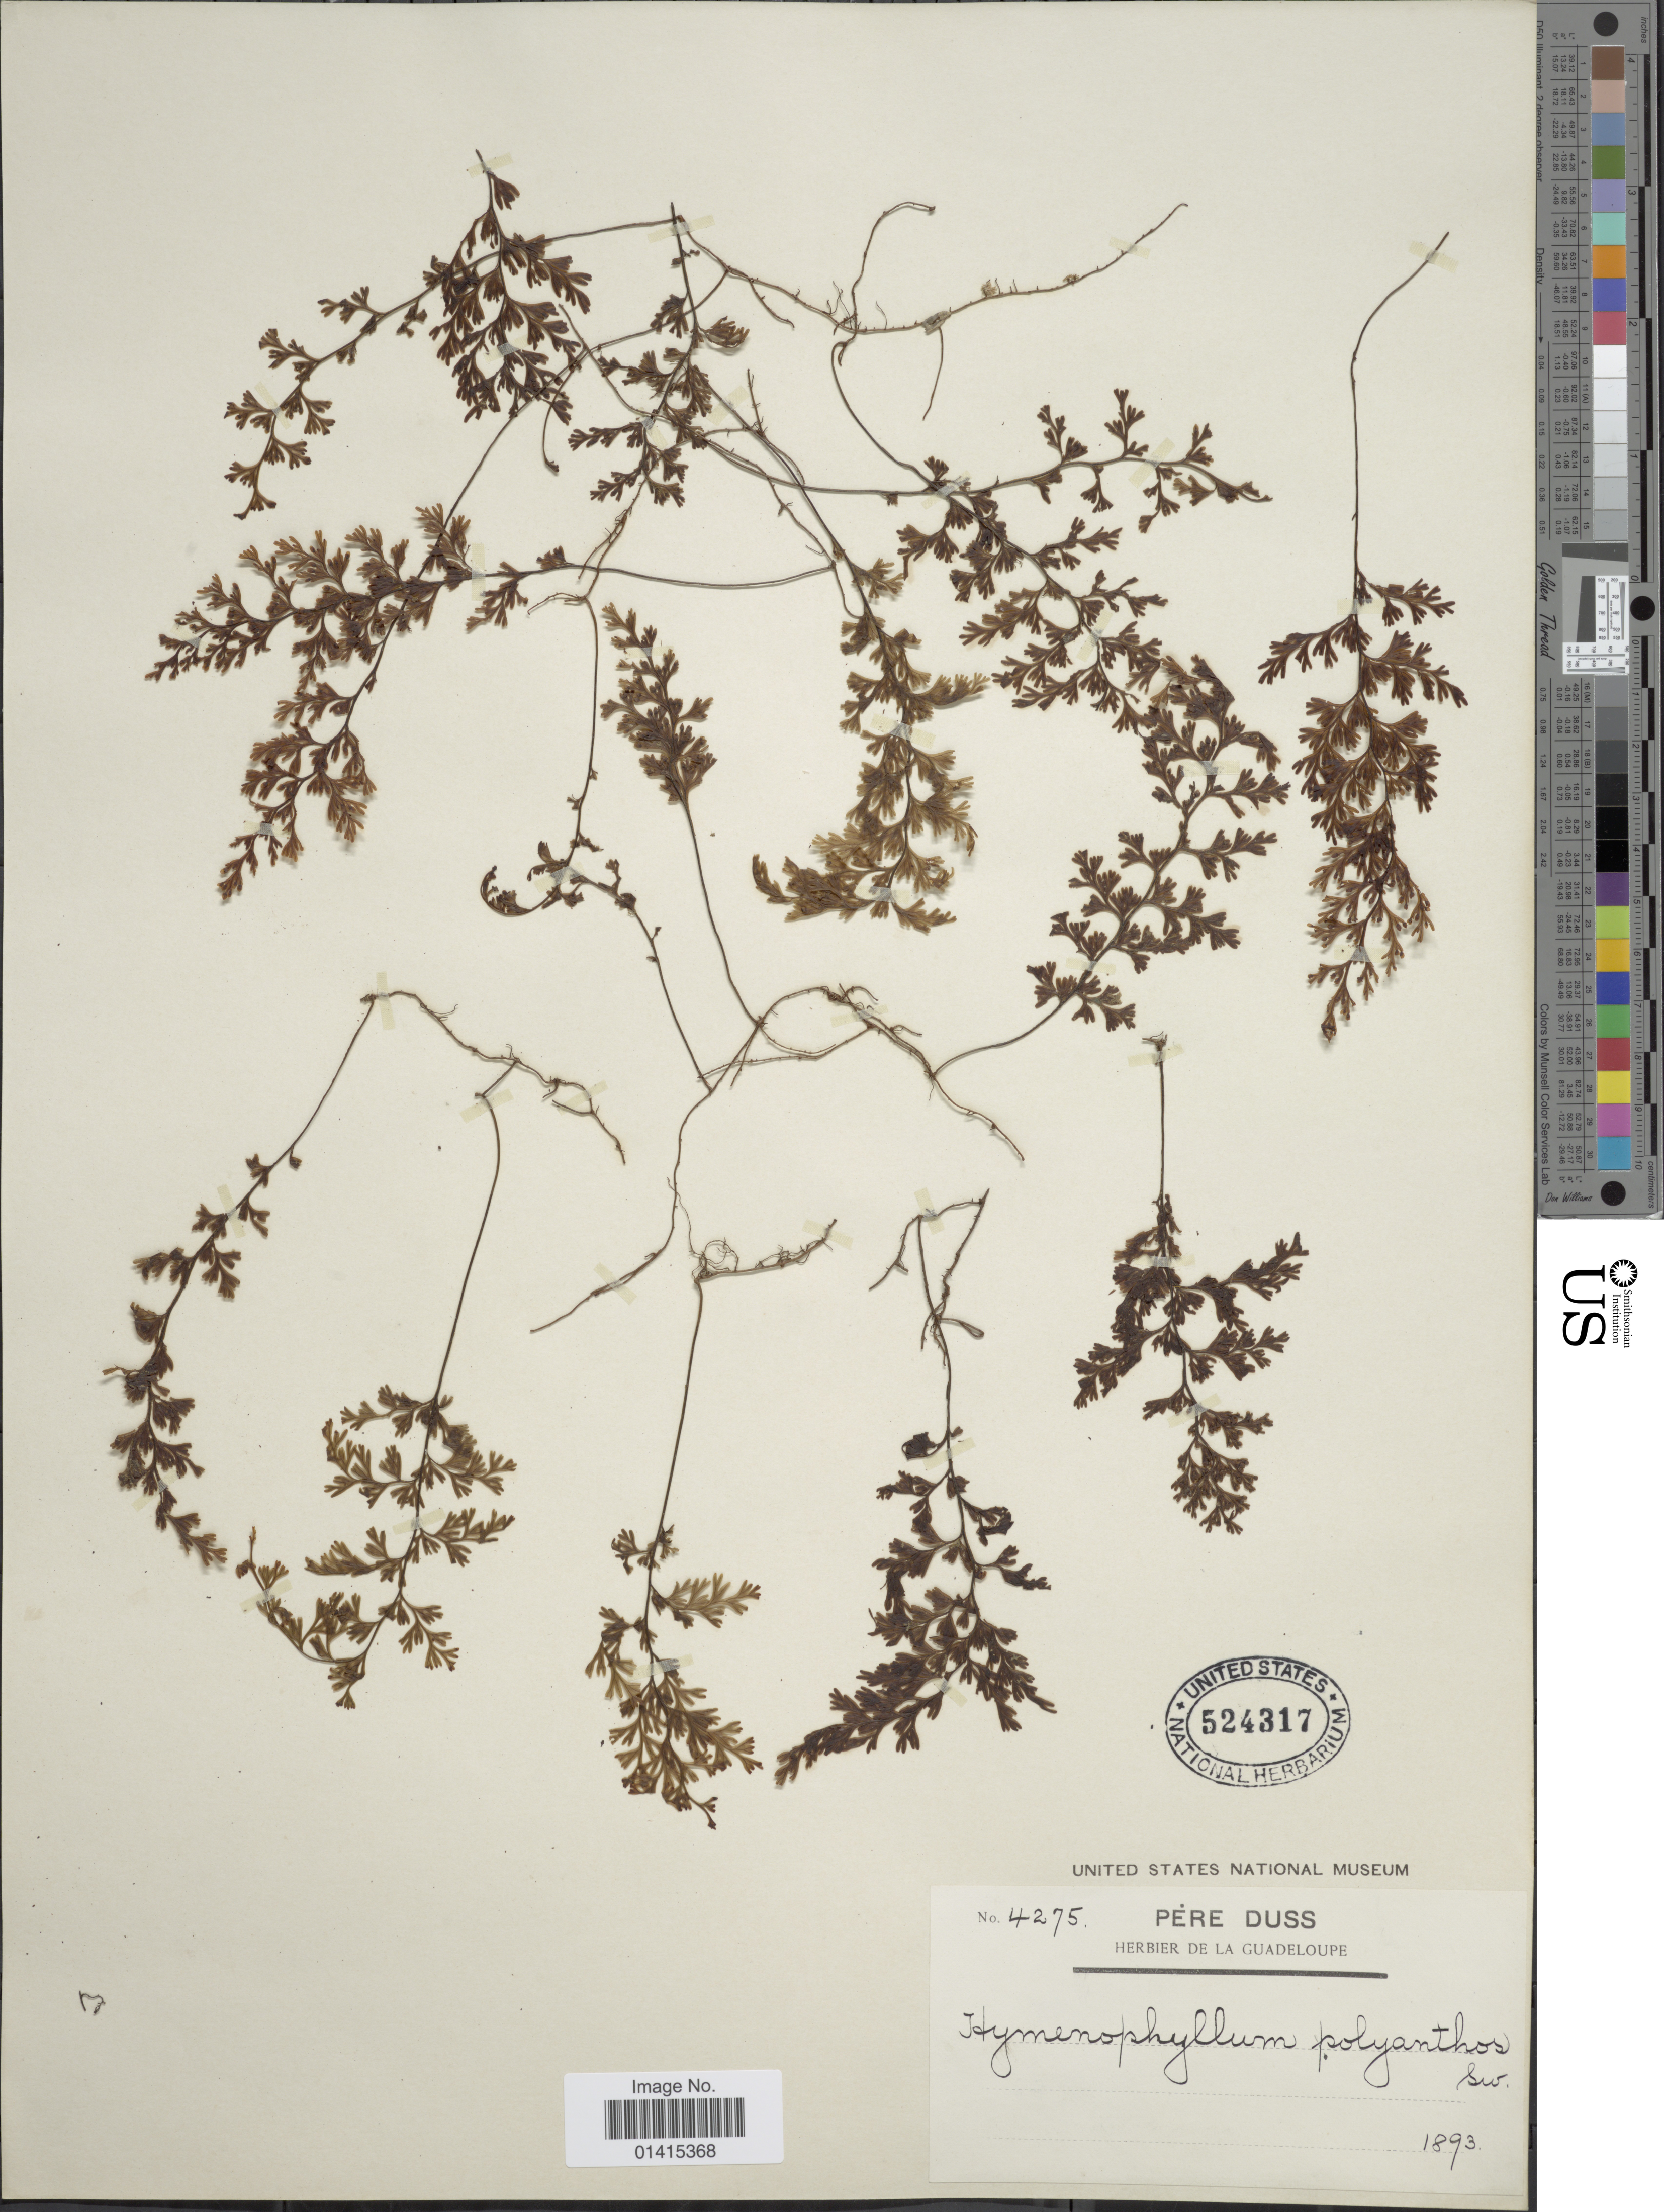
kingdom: Plantae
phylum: Tracheophyta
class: Polypodiopsida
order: Hymenophyllales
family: Hymenophyllaceae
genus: Hymenophyllum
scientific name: Hymenophyllum polyanthos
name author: (Sw.) Sw.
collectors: Père Duss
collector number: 4275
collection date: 1893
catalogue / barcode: US 524317